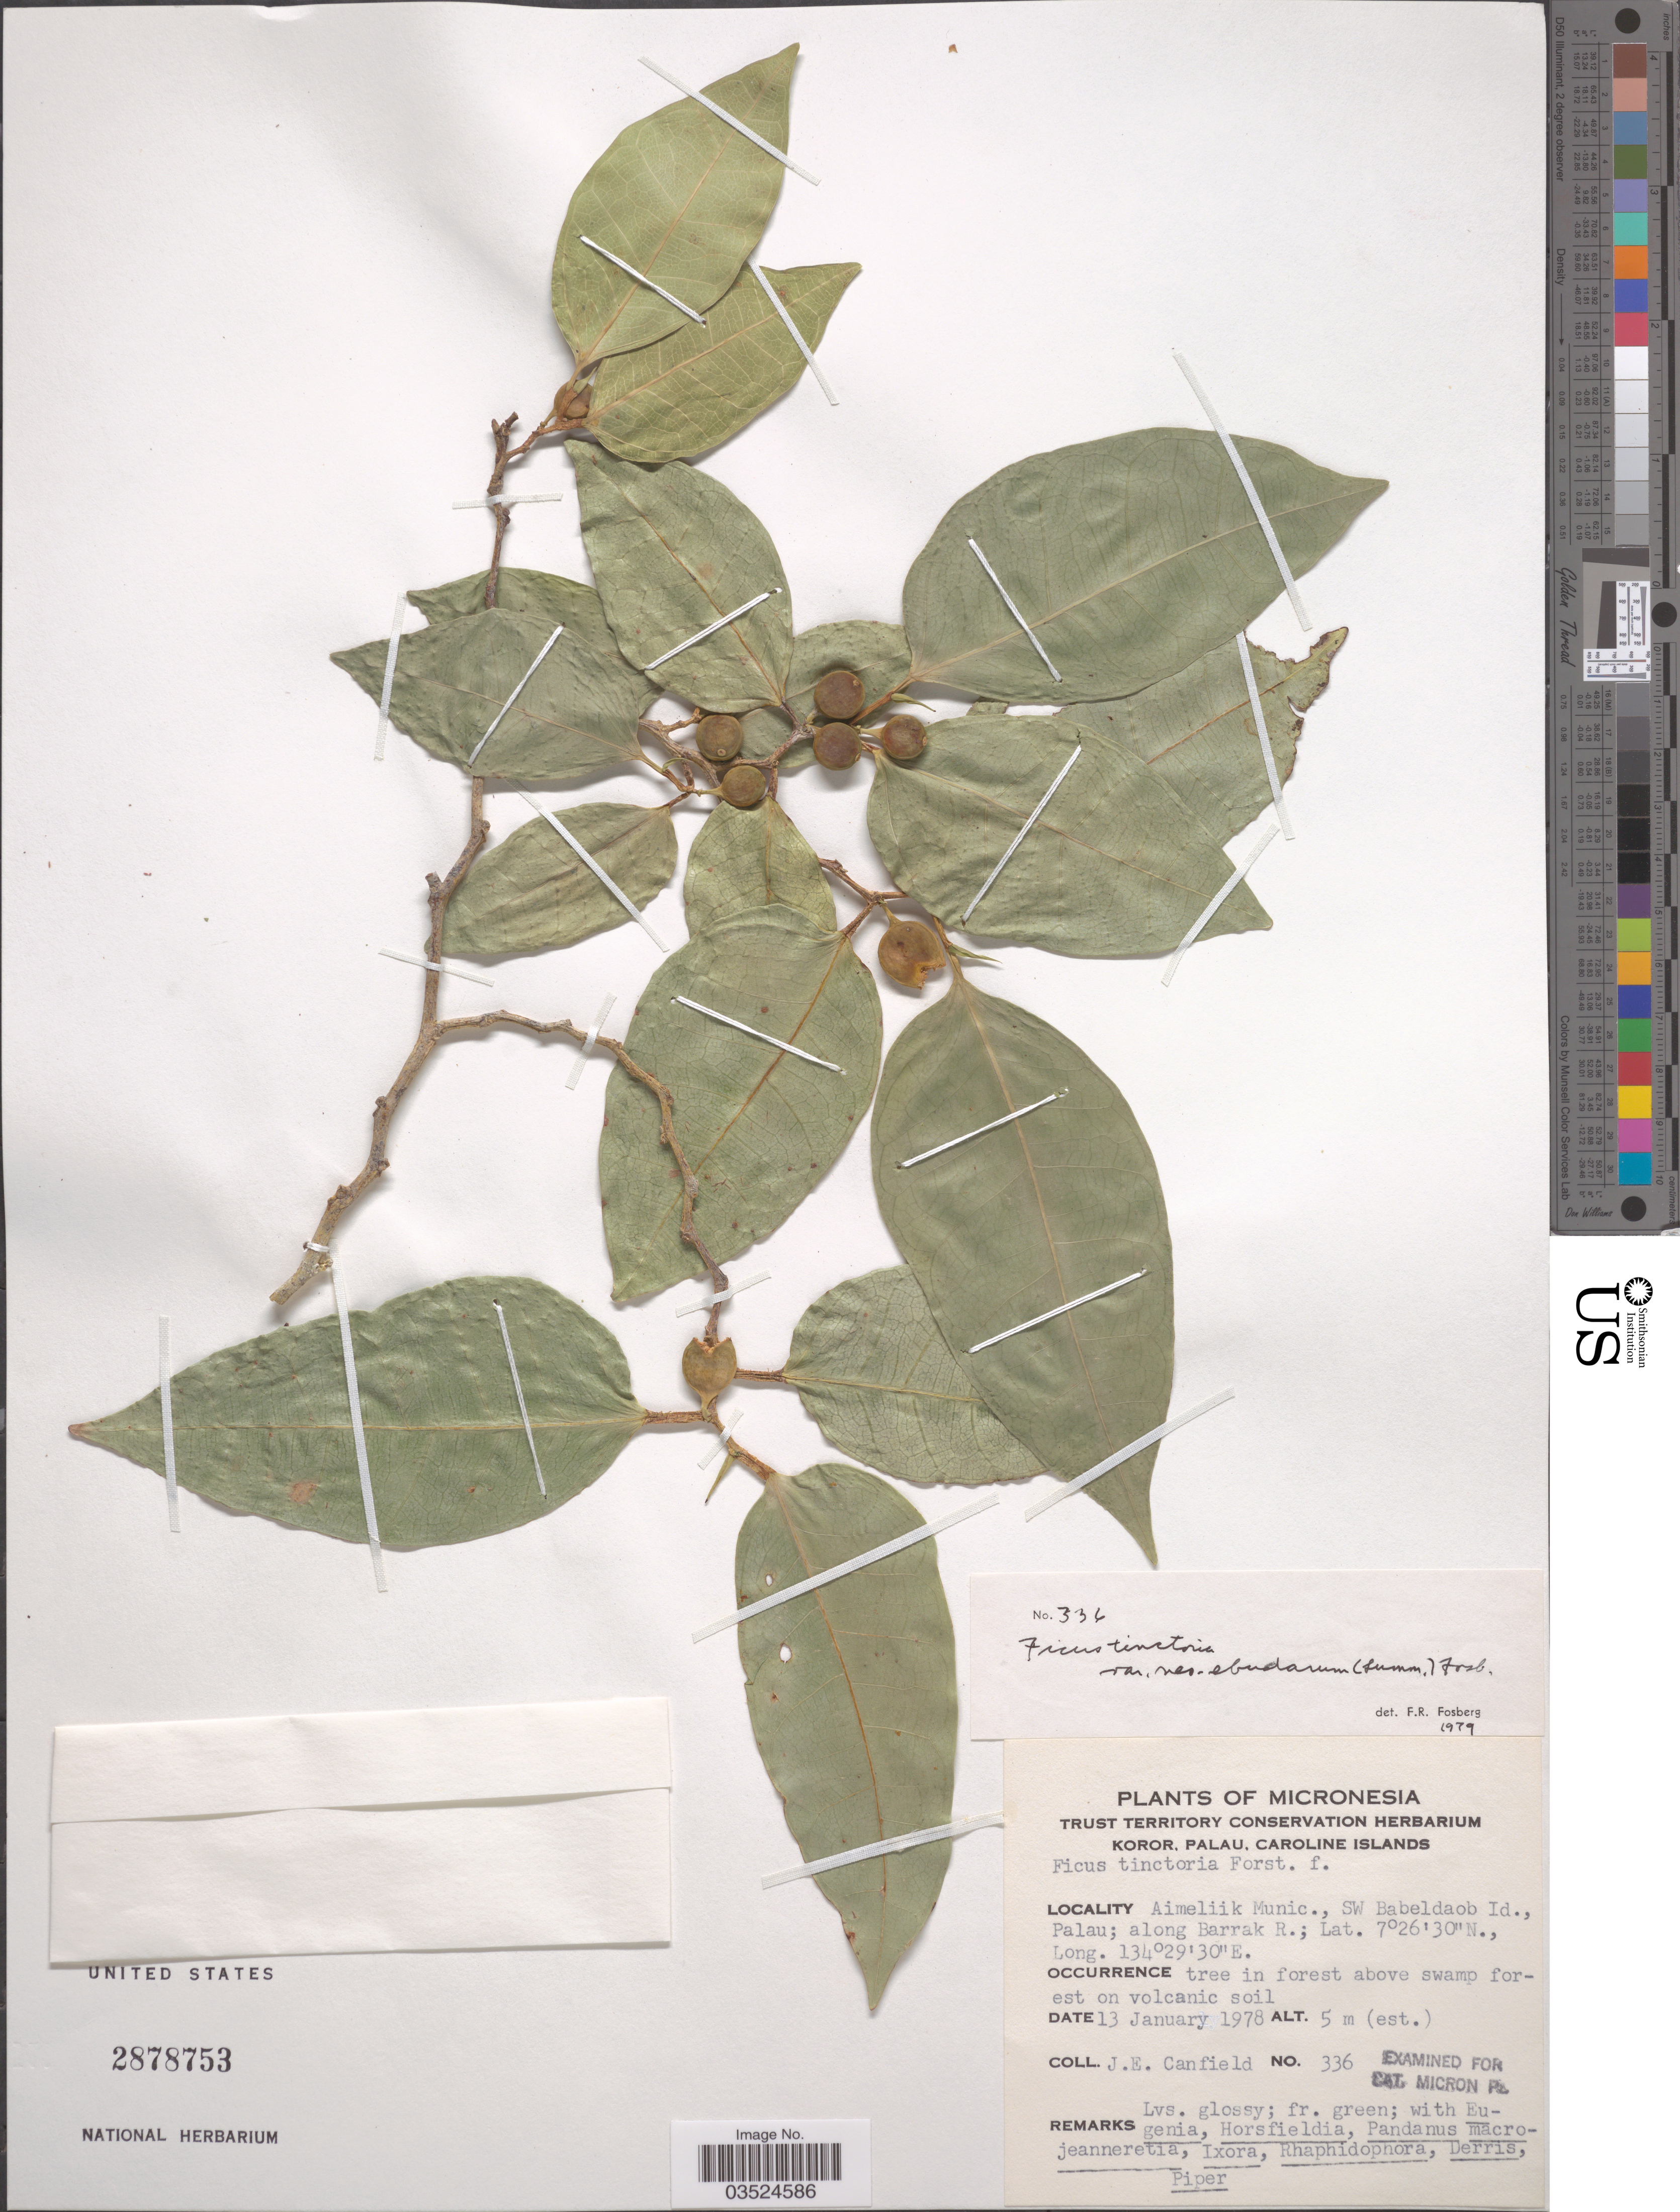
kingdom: Plantae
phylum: Tracheophyta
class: Magnoliopsida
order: Rosales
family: Moraceae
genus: Ficus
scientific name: Ficus tinctoria var. neoebudarum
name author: (Summerh.) Fosberg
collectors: J. E. Canfield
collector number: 336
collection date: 1978-01-13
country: Palau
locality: Micronesia. Aimeliik Munic., SW Babeldaob Id., Palau; along Barrak R.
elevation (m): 5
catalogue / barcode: US 2878753